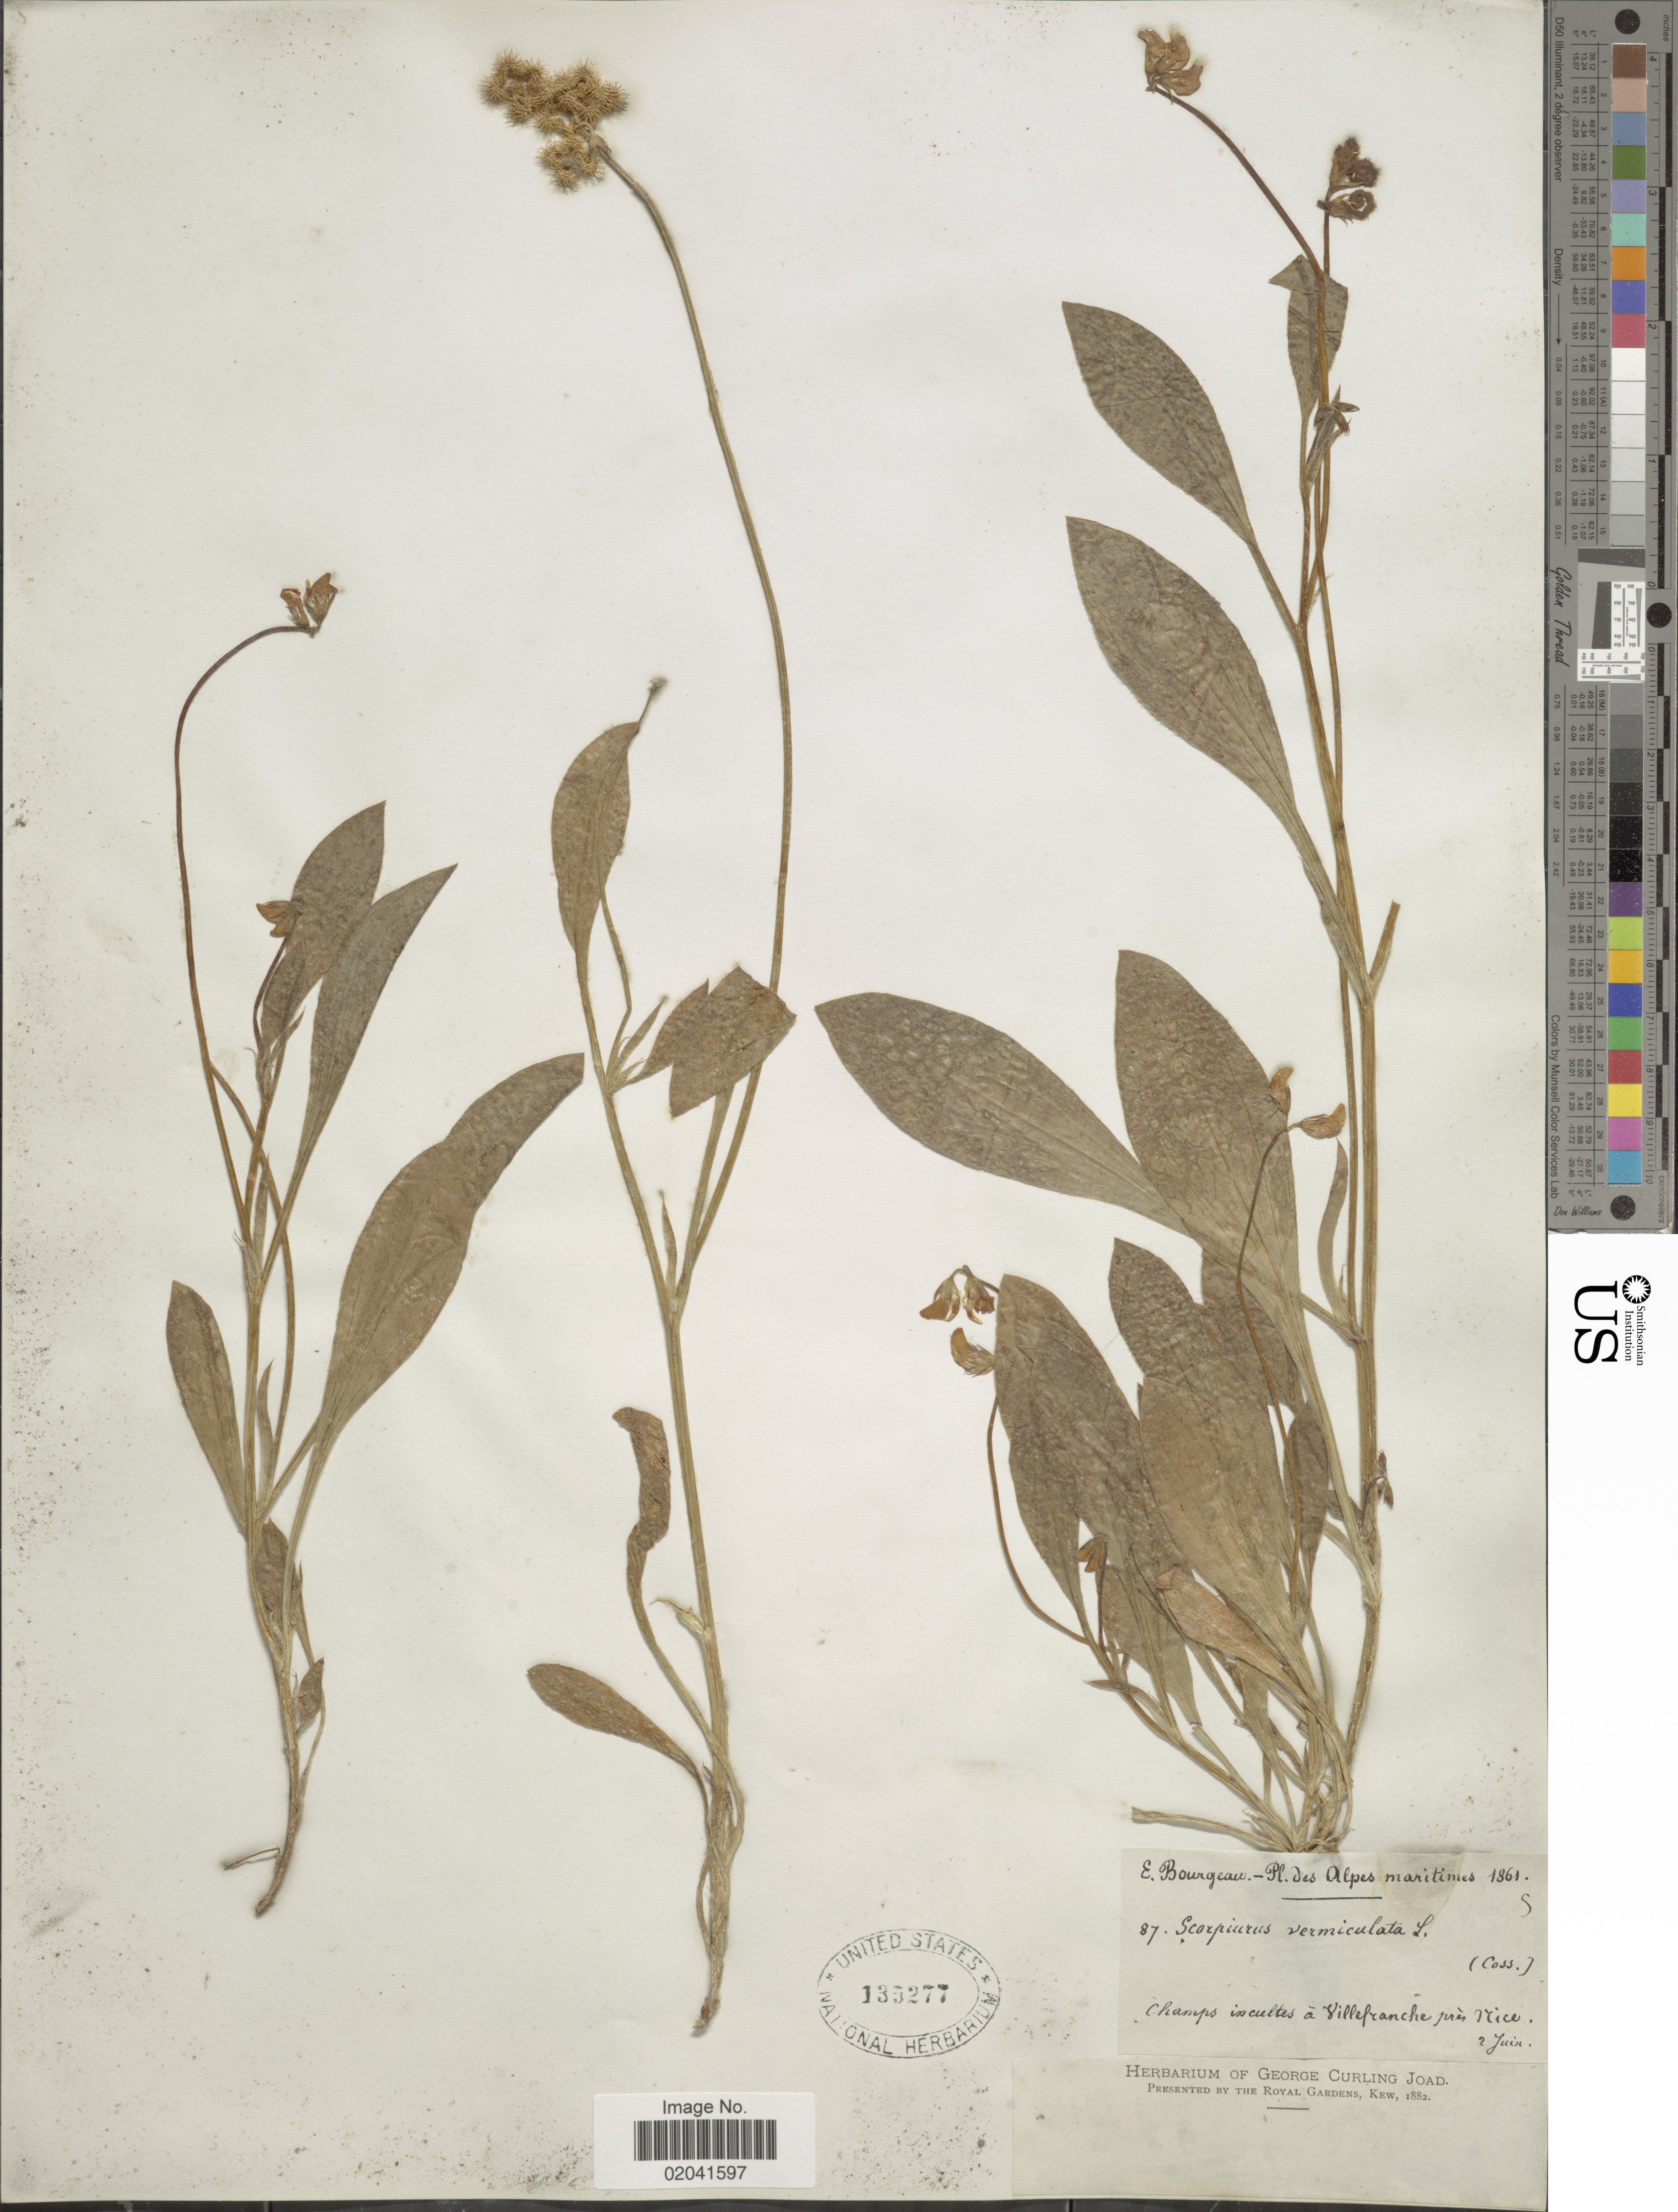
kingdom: Plantae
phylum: Tracheophyta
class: Magnoliopsida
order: Fabales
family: Fabaceae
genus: Scorpiurus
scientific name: Scorpiurus vermiculata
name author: L.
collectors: E. Bourgeau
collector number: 87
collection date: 1861-06-02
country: France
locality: Alpes Maritimes, Champs incultes a Villefranche pres Nice.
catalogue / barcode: US 135277